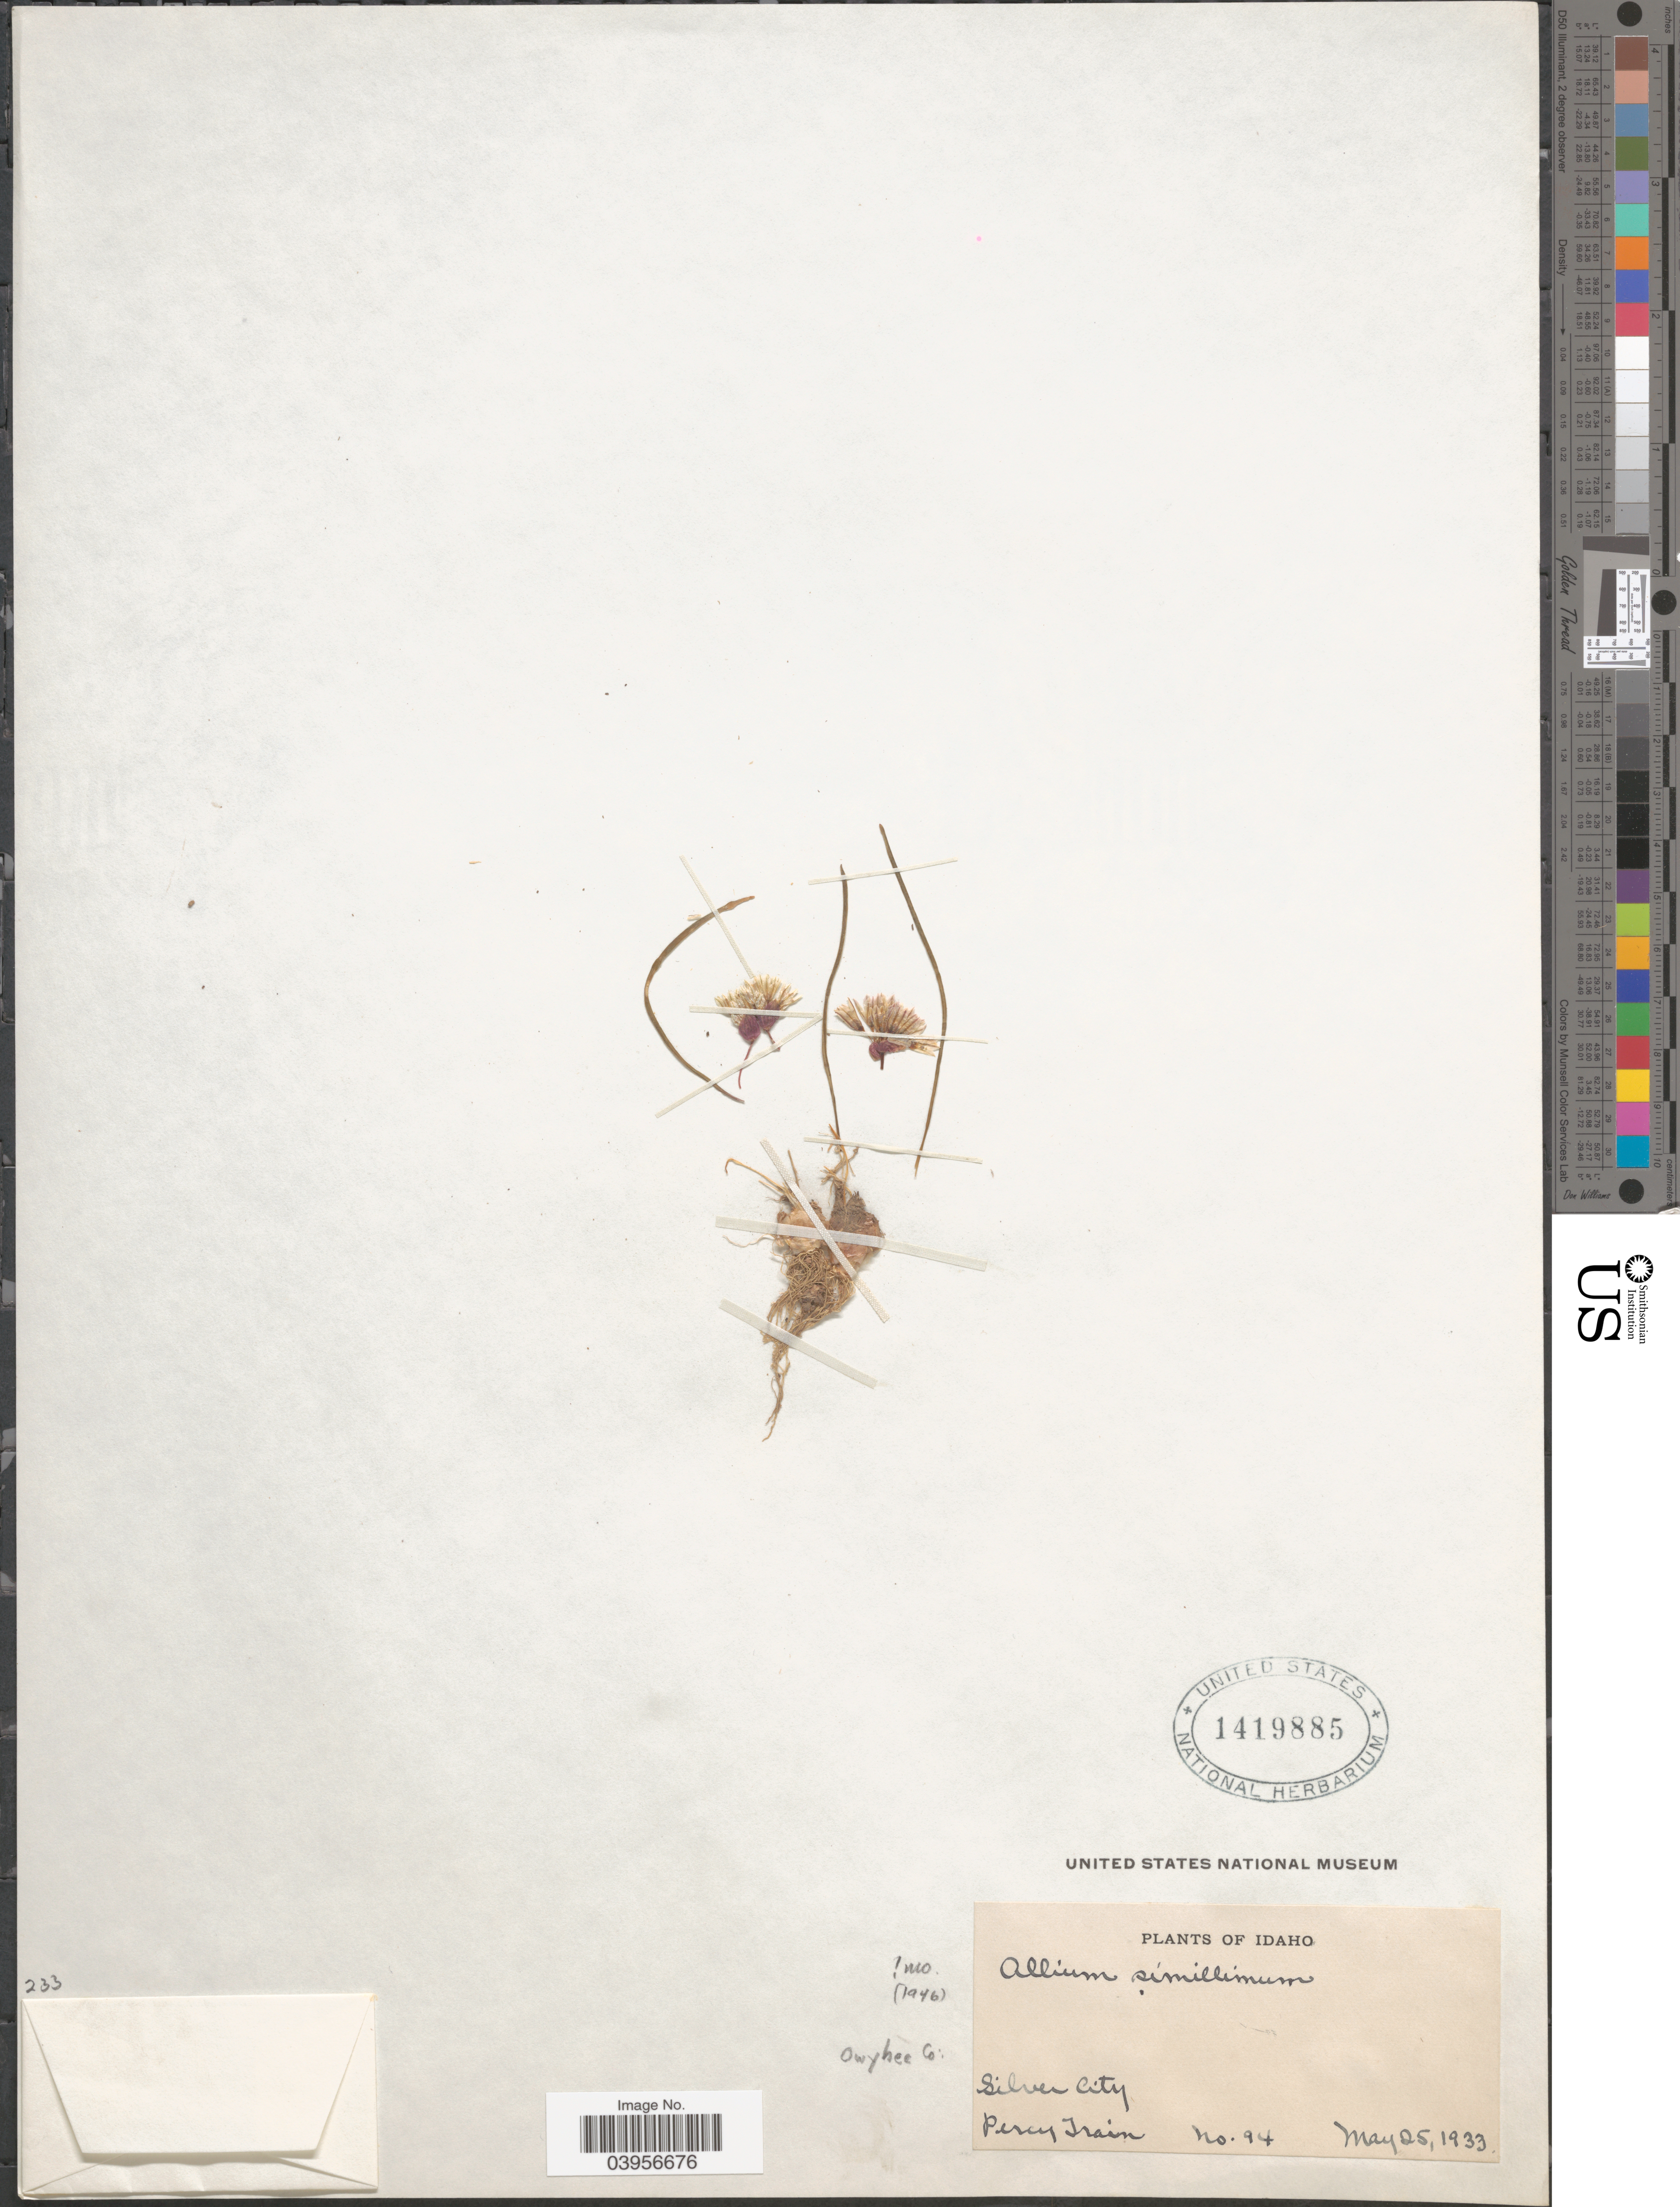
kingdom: Plantae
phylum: Tracheophyta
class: Liliopsida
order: Asparagales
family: Amaryllidaceae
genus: Allium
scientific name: Allium simillimum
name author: L.F. Hend.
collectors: P. Train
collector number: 94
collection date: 1933-05-25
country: United States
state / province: Idaho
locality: Silver City. Owyhee Co.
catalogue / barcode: US 1419885